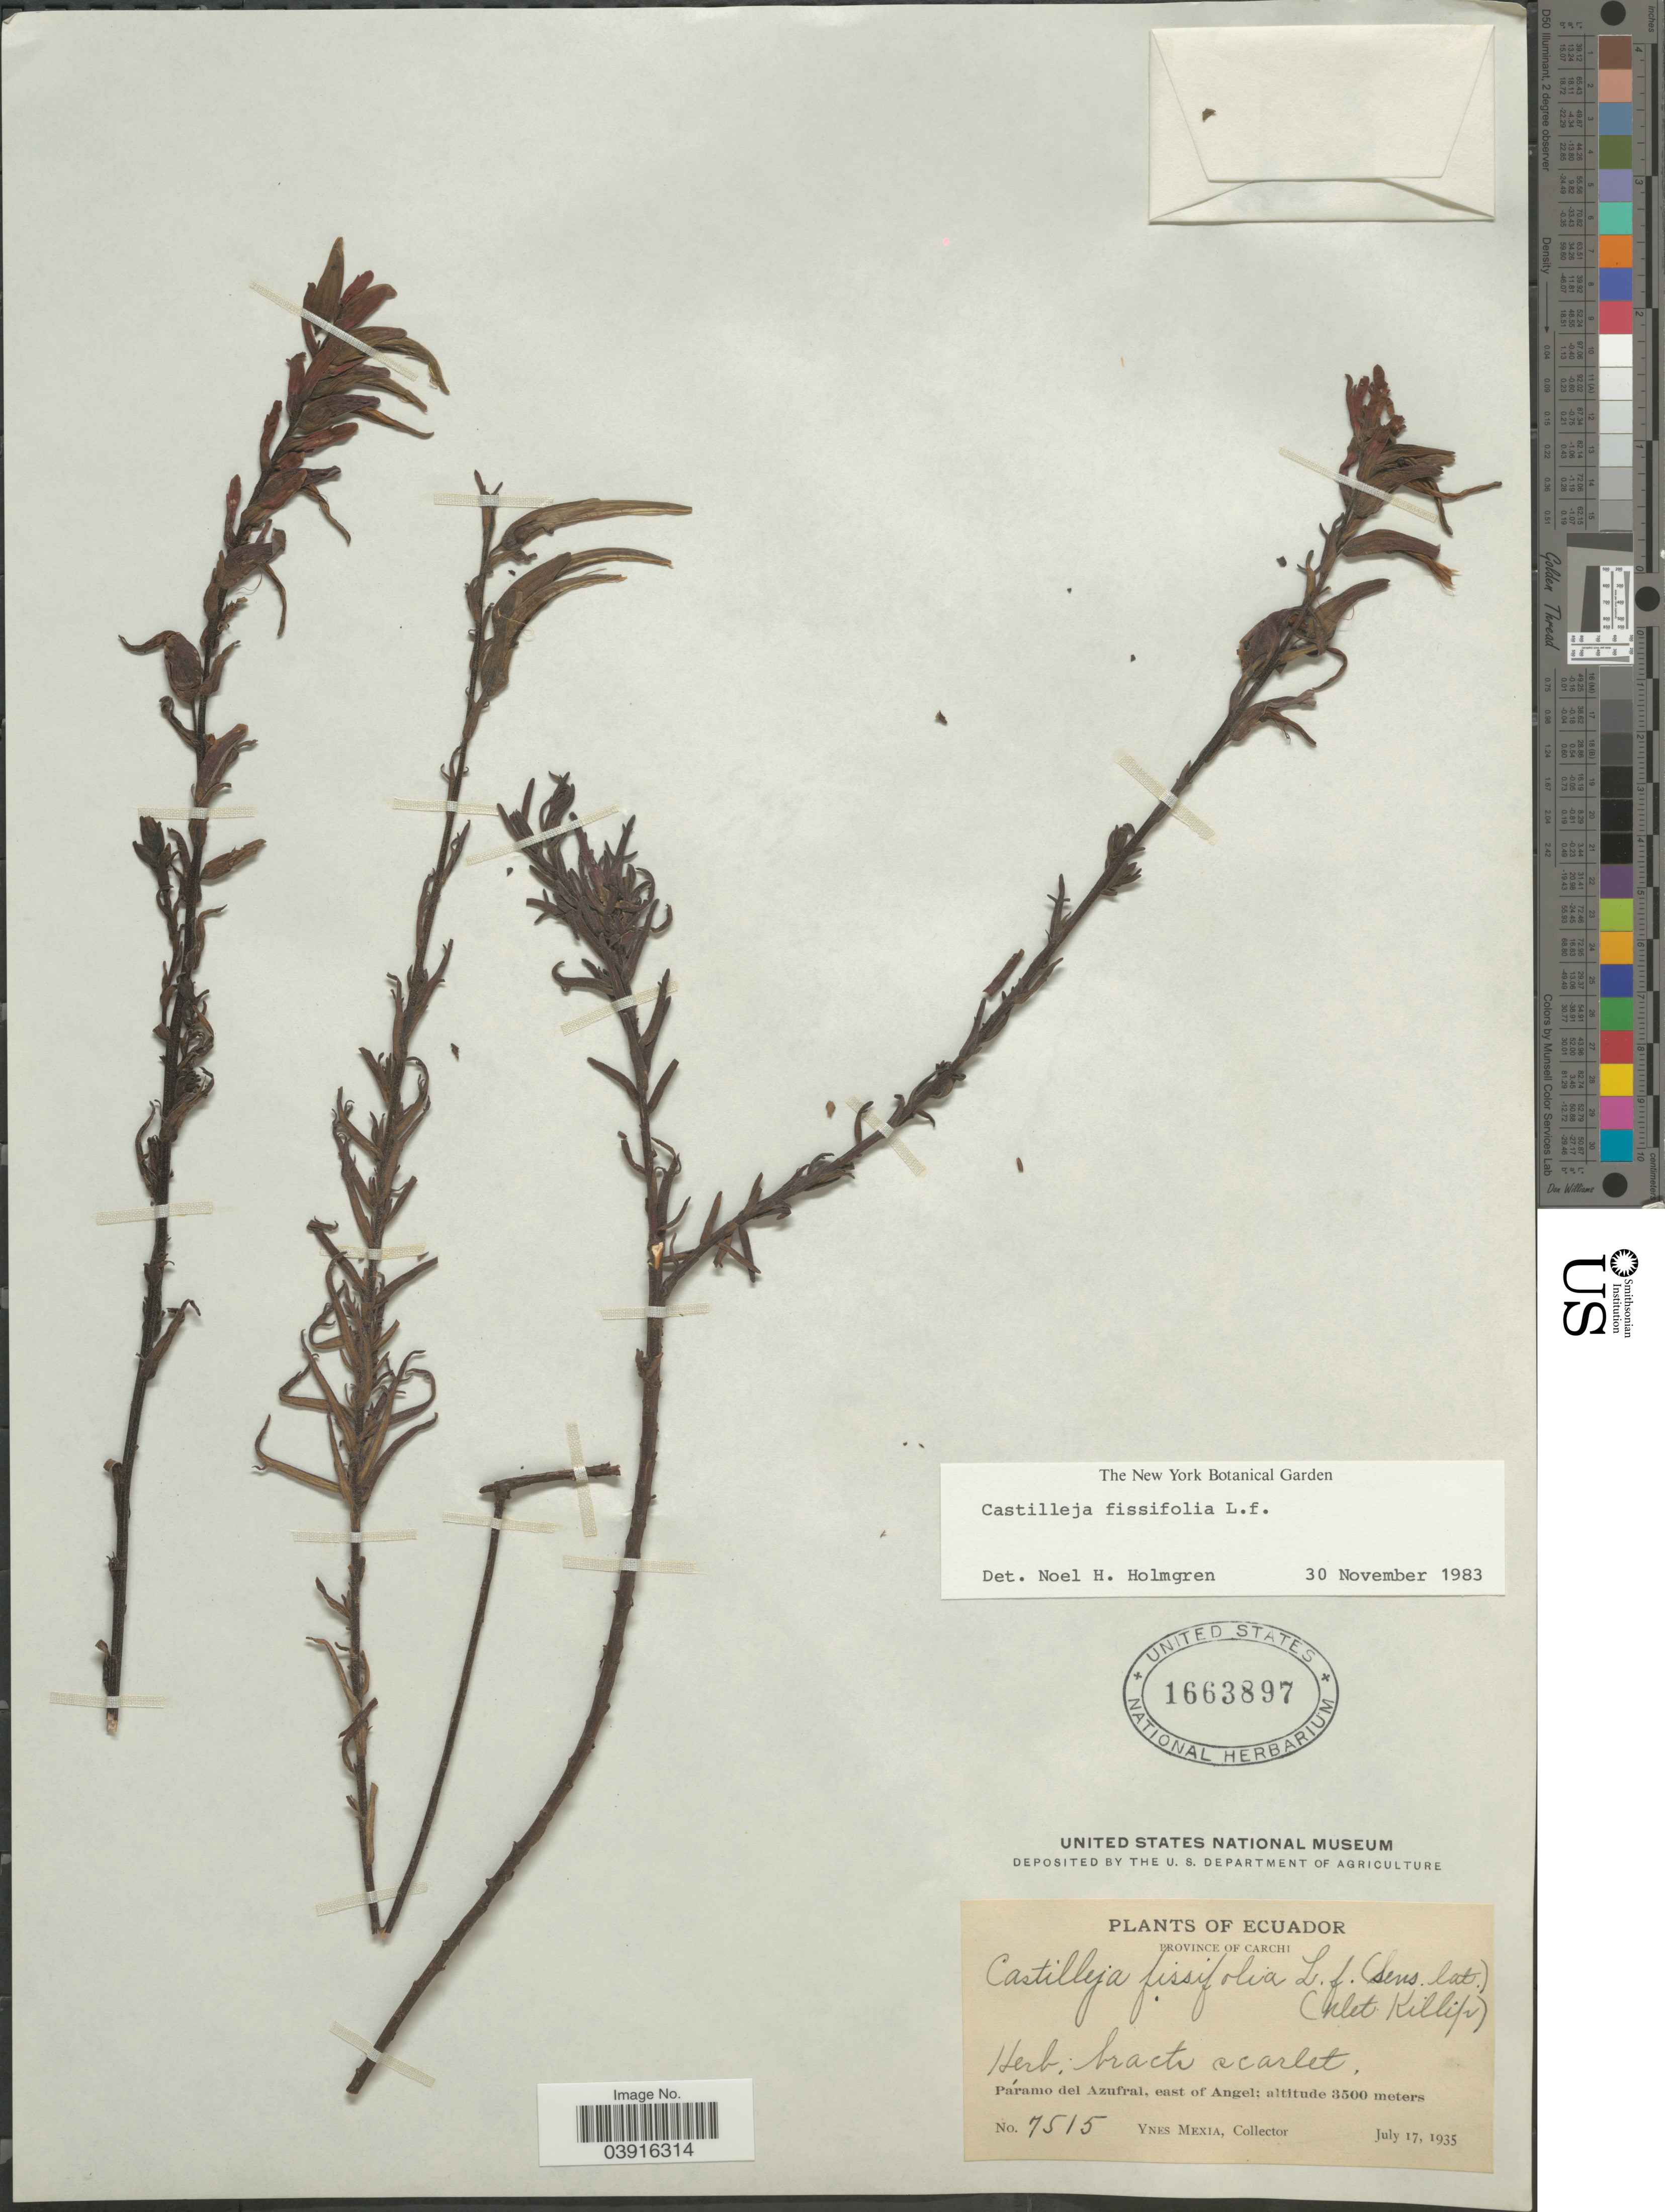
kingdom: Plantae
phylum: Tracheophyta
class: Magnoliopsida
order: Lamiales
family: Orobanchaceae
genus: Castilleja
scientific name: Castilleja fissifolia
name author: L. f.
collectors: Y. Mexia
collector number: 7515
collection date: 1935-07-17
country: Ecuador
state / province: Carchi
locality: Páramo del Azufral, east of Angel.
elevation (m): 3500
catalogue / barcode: US 1663897